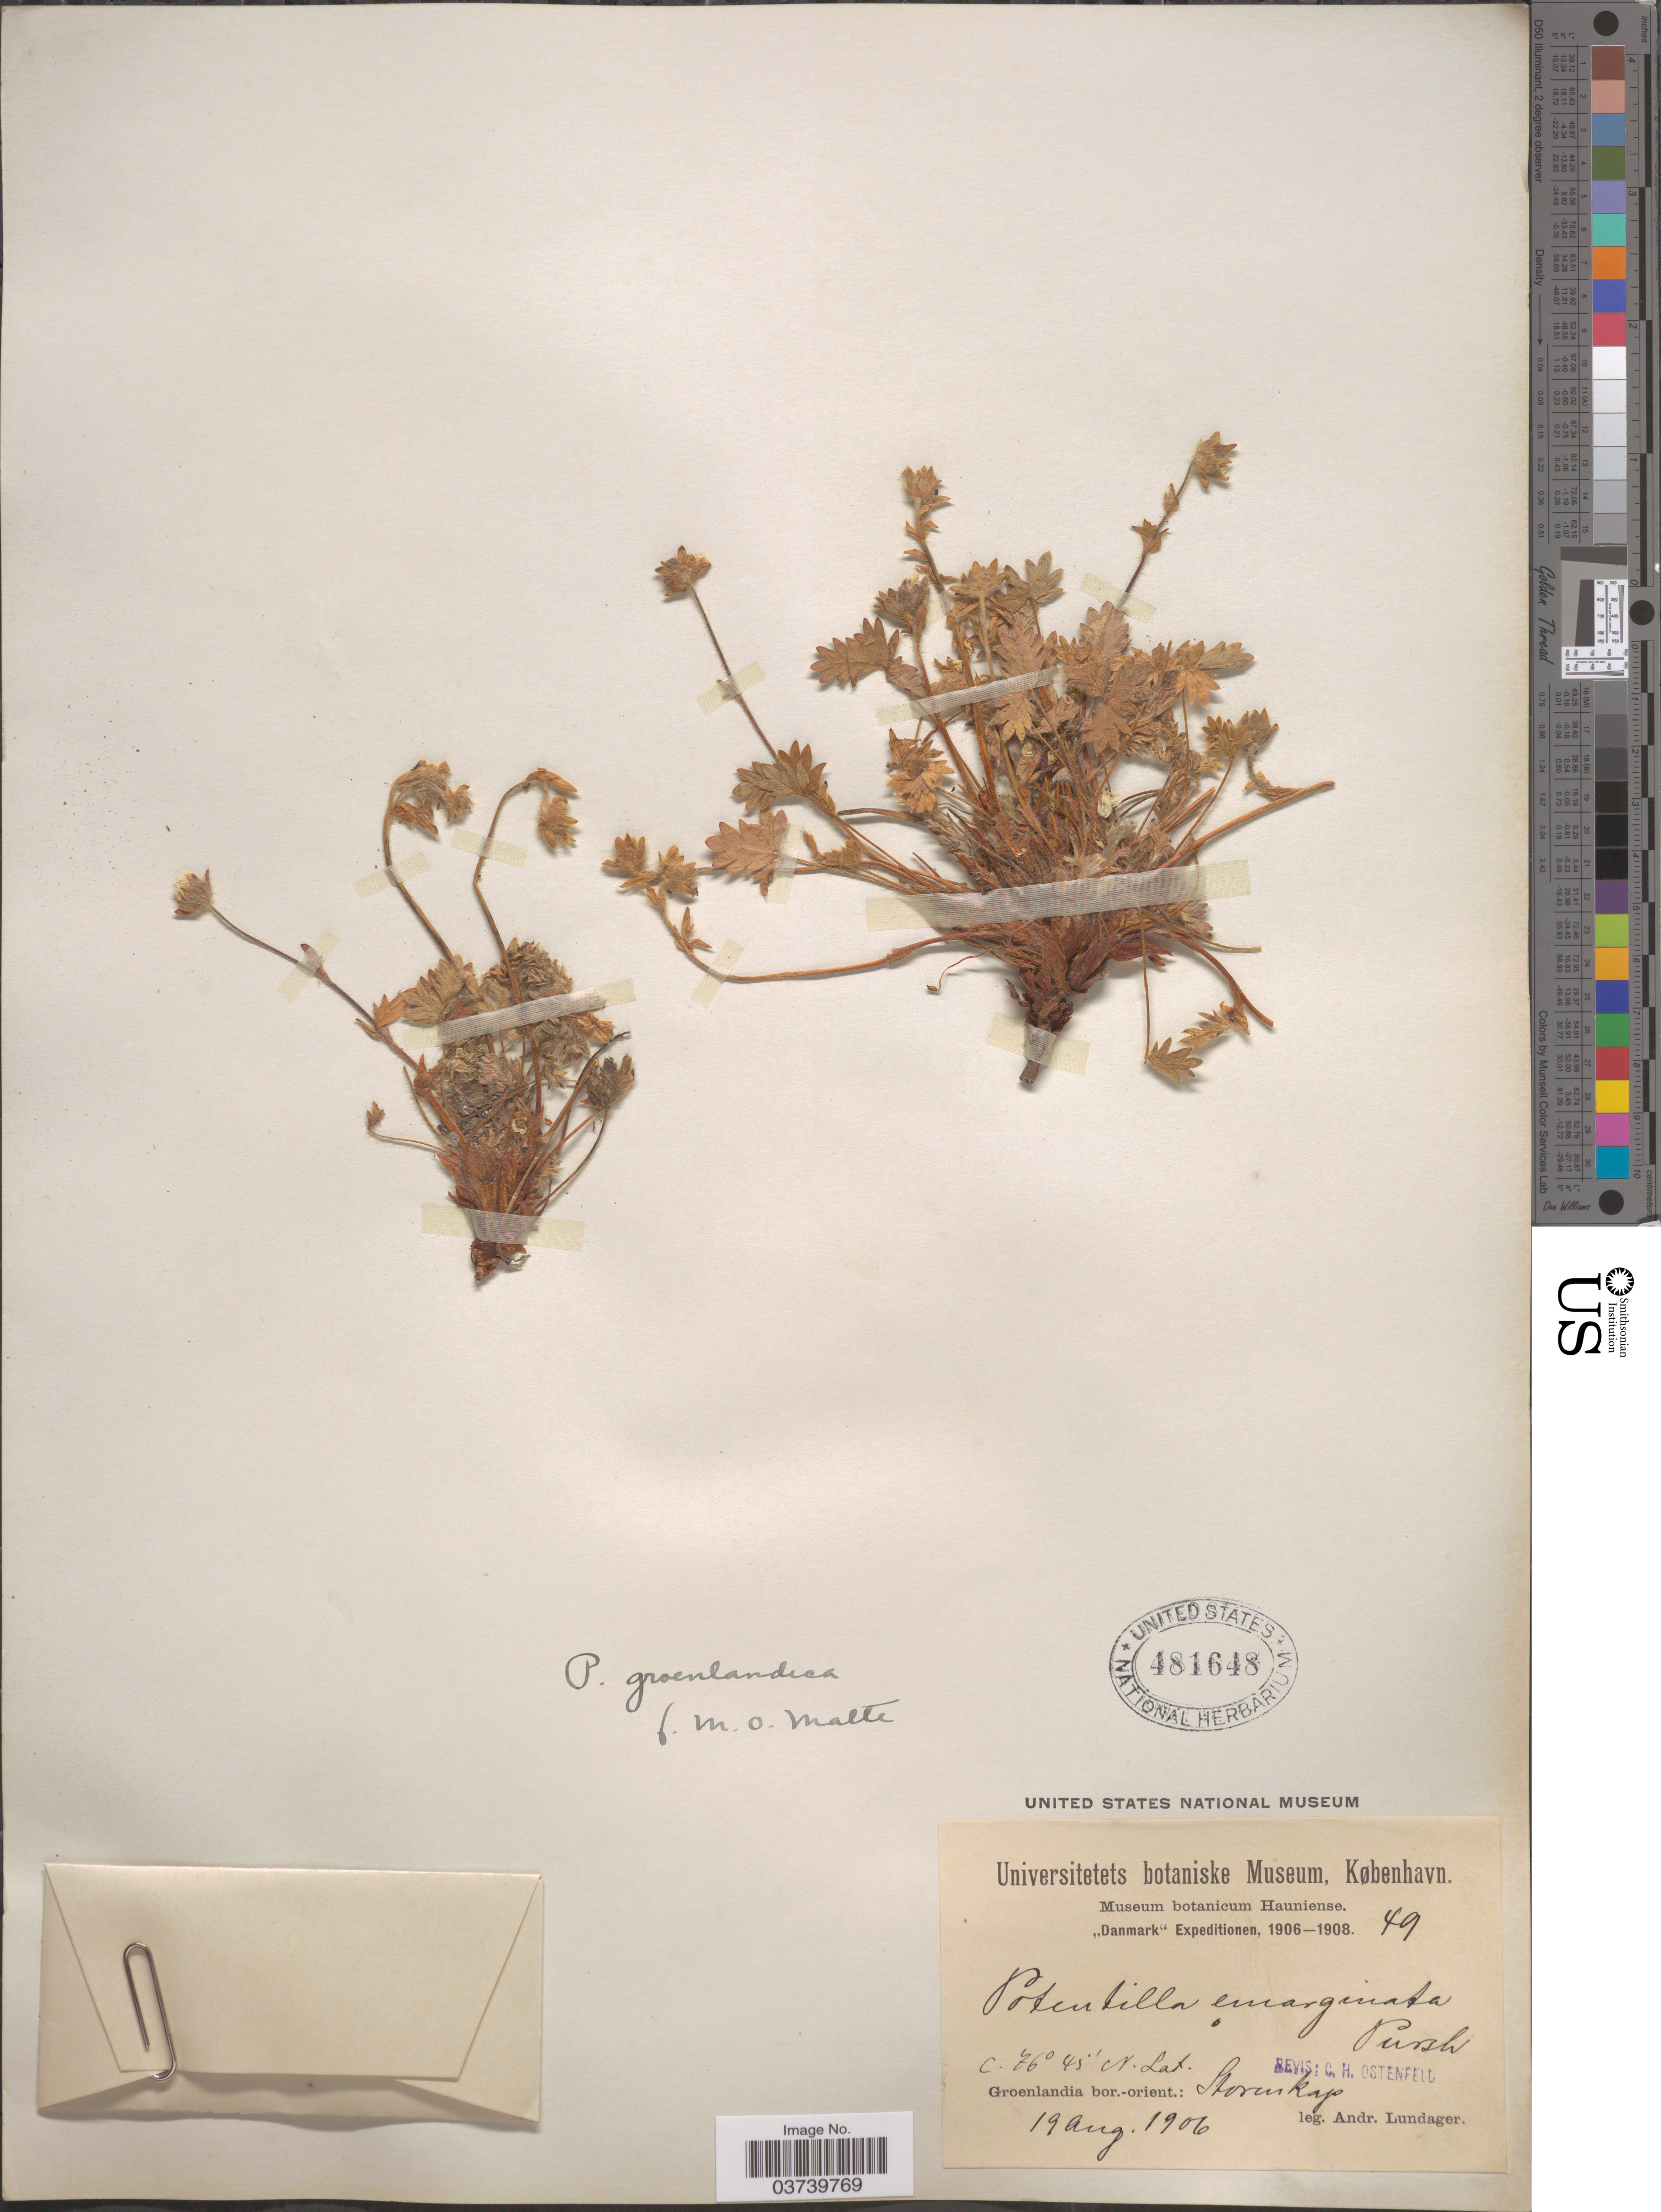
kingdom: Plantae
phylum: Tracheophyta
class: Magnoliopsida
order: Rosales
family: Rosaceae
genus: Potentilla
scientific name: Potentilla groenlandica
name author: R. Br.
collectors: A. Lundager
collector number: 49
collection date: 1906-08-19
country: Greenland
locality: Groenlandia bor.-orient.: Storenkap.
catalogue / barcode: US 481648